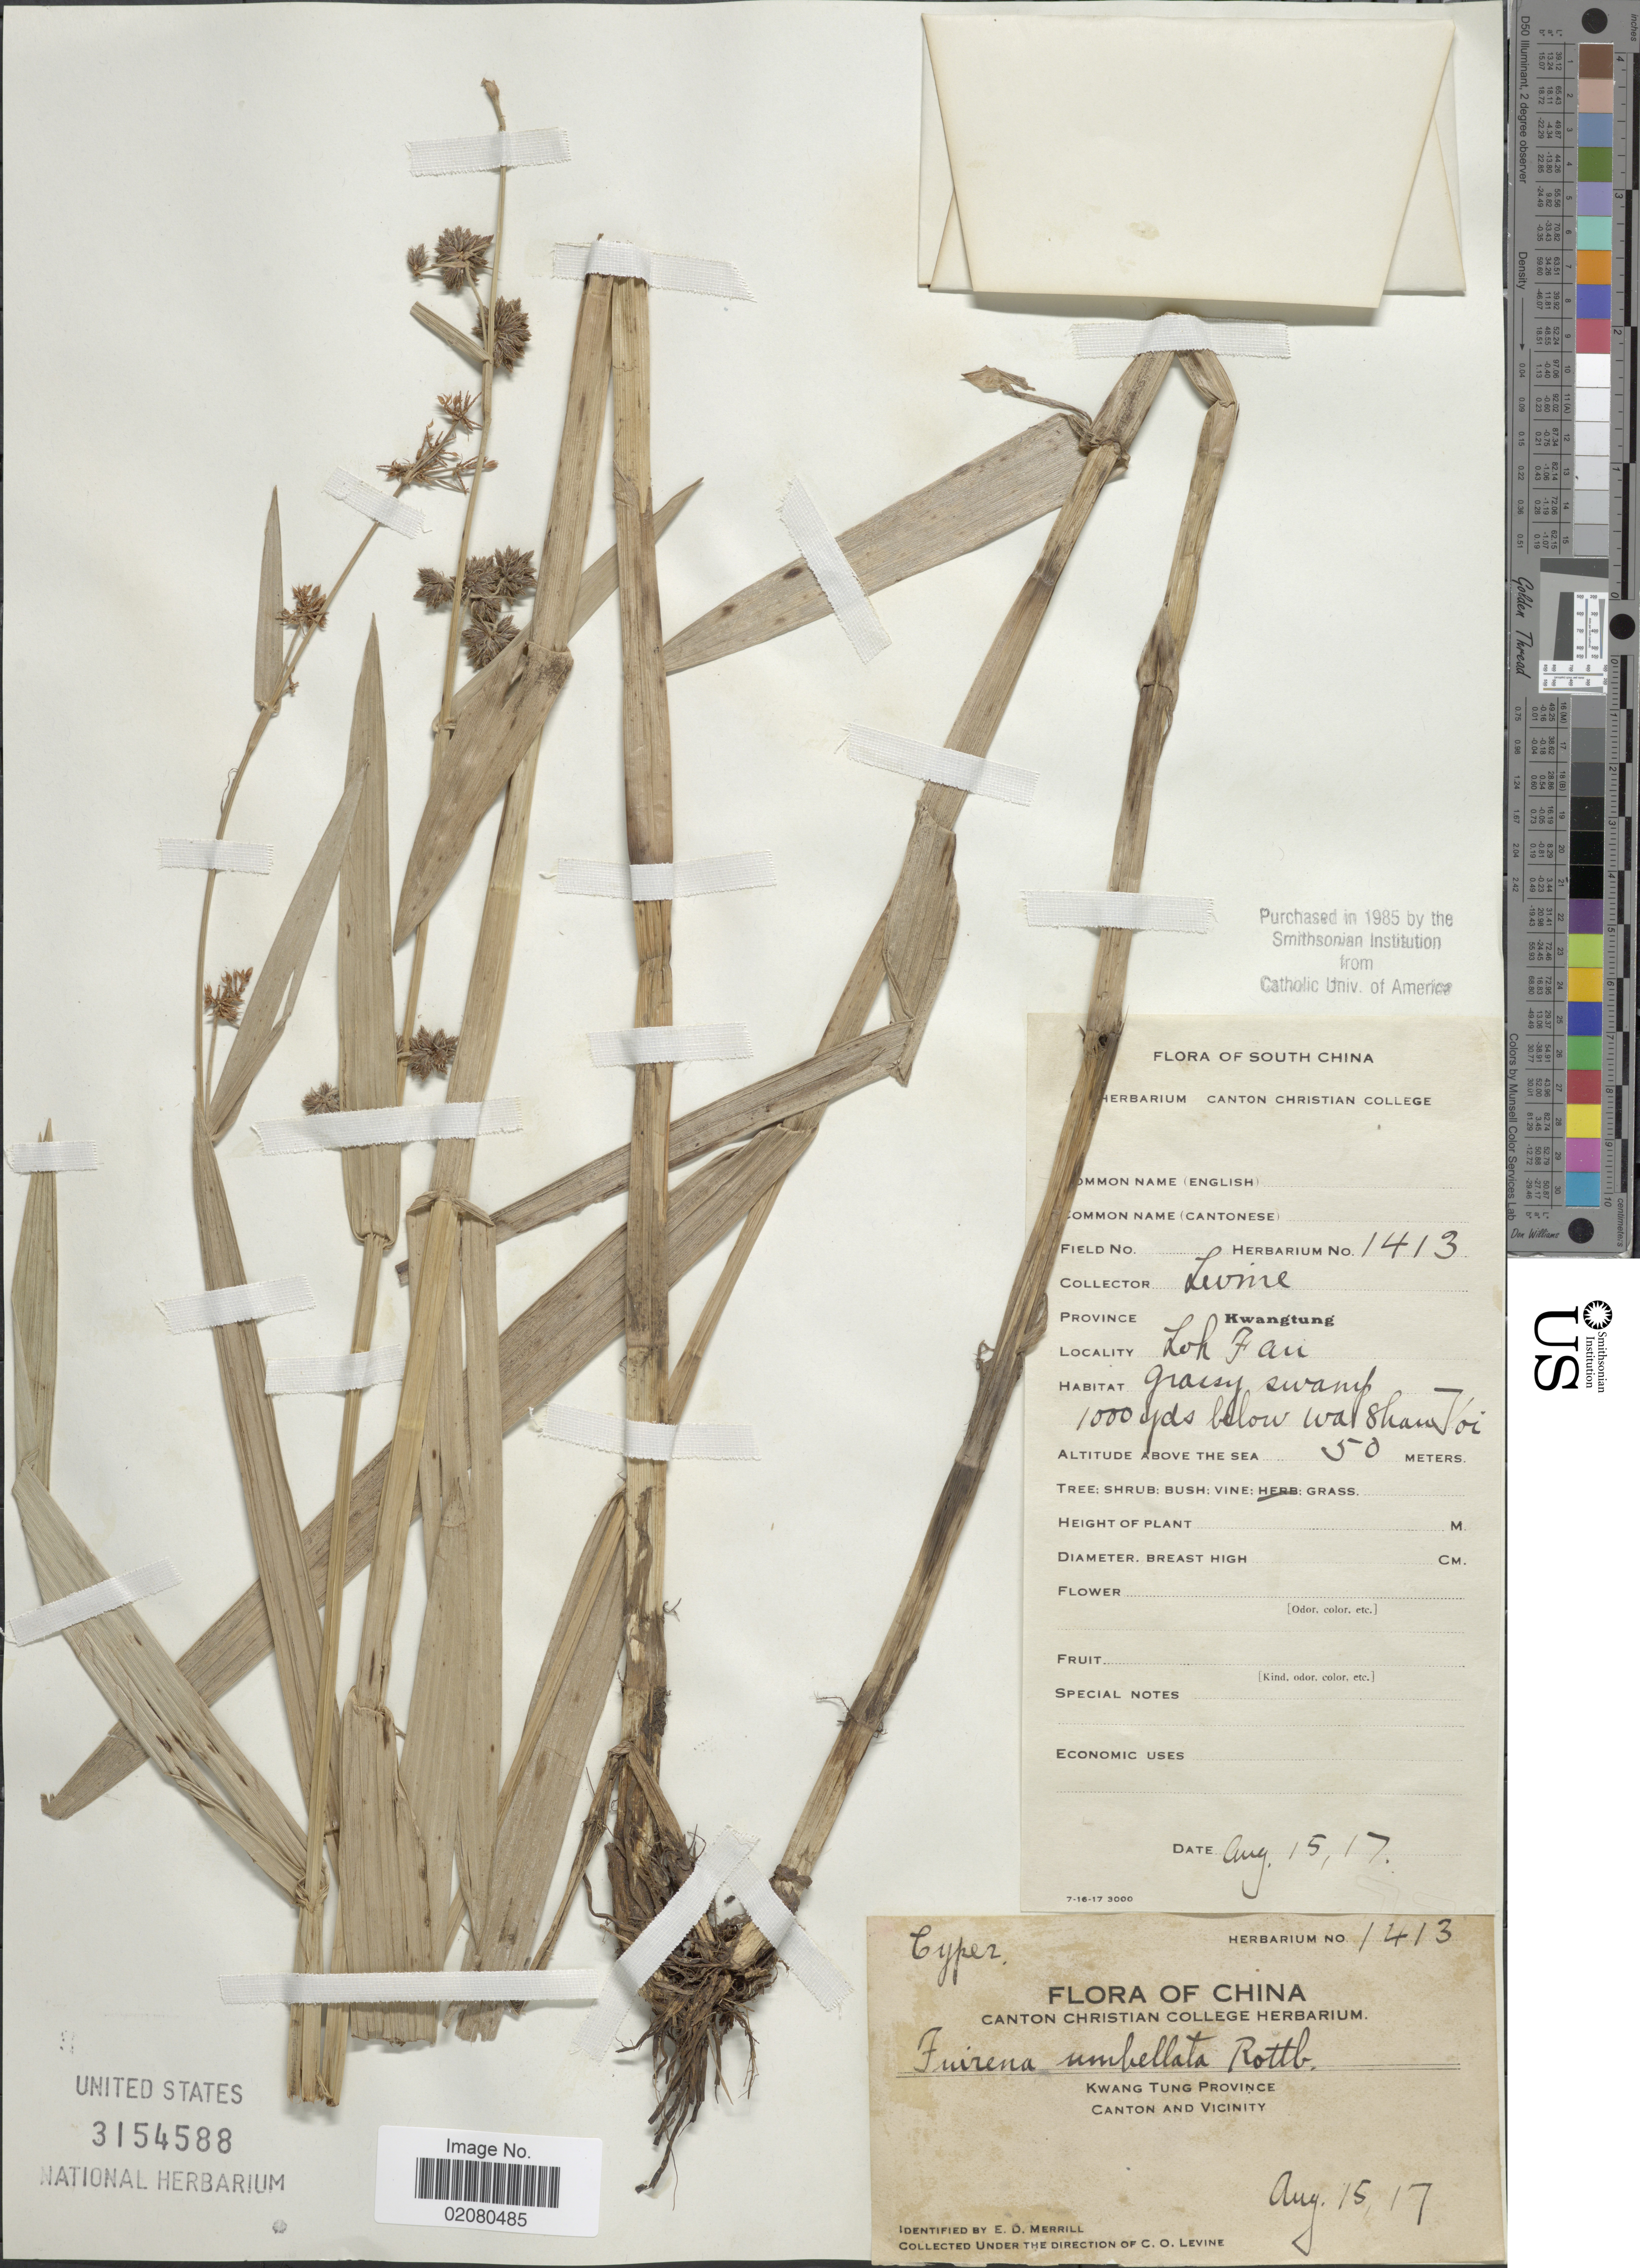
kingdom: Plantae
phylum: Tracheophyta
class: Liliopsida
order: Poales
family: Cyperaceae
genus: Fuirena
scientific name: Fuirena umbellata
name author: Rottb.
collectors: C. O. Levine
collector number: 1413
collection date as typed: Transcribed d/m/y: 15/8/17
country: China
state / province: Guangdong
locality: Kwang Tung Province, Canton and Vicinity, Loh Fau, grassy swamp, 1000 yds below Wa [interpreted] Shan Toi.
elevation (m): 50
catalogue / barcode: US 3154588